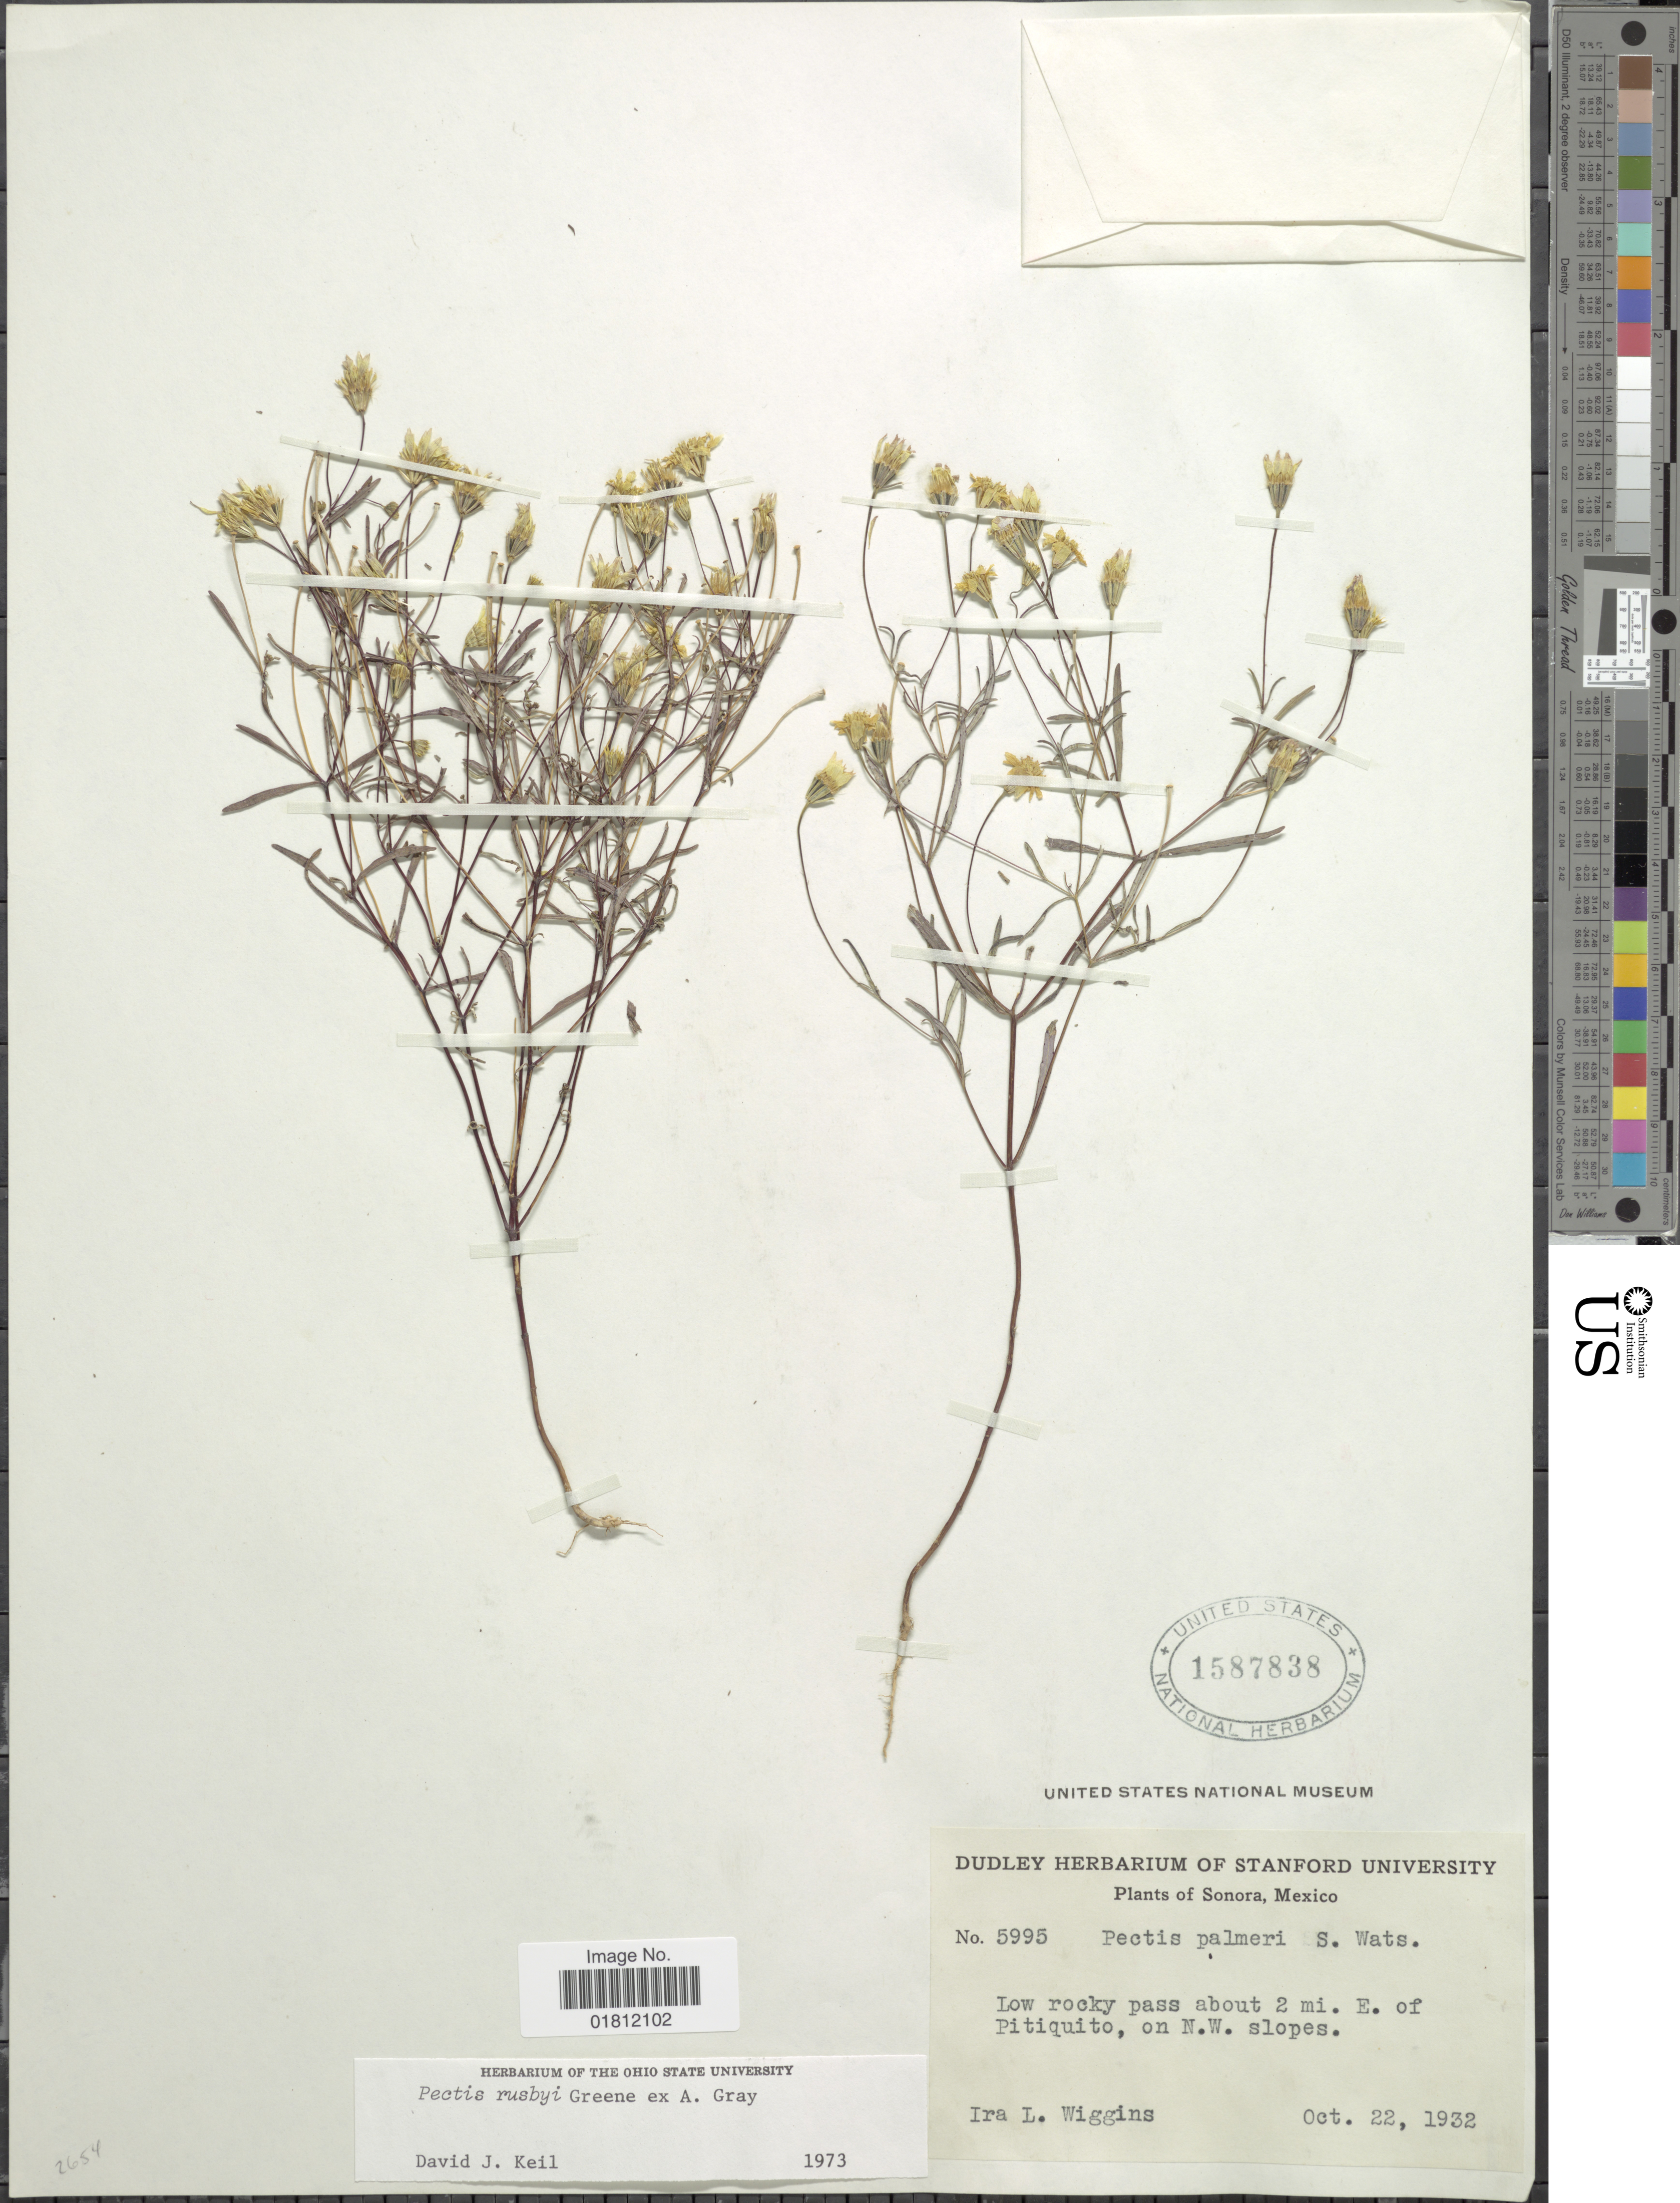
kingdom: Plantae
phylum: Tracheophyta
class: Magnoliopsida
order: Asterales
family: Asteraceae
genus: Pectis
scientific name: Pectis rusbyi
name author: Greene ex A. Gray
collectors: I. L. Wiggins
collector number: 5995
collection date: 1932-10-22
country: Mexico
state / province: Sonora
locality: Sonora, Mexico. Low rocky pass about 2 mi. E. of Pitiquito, N. W. slopes.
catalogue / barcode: US 1587838